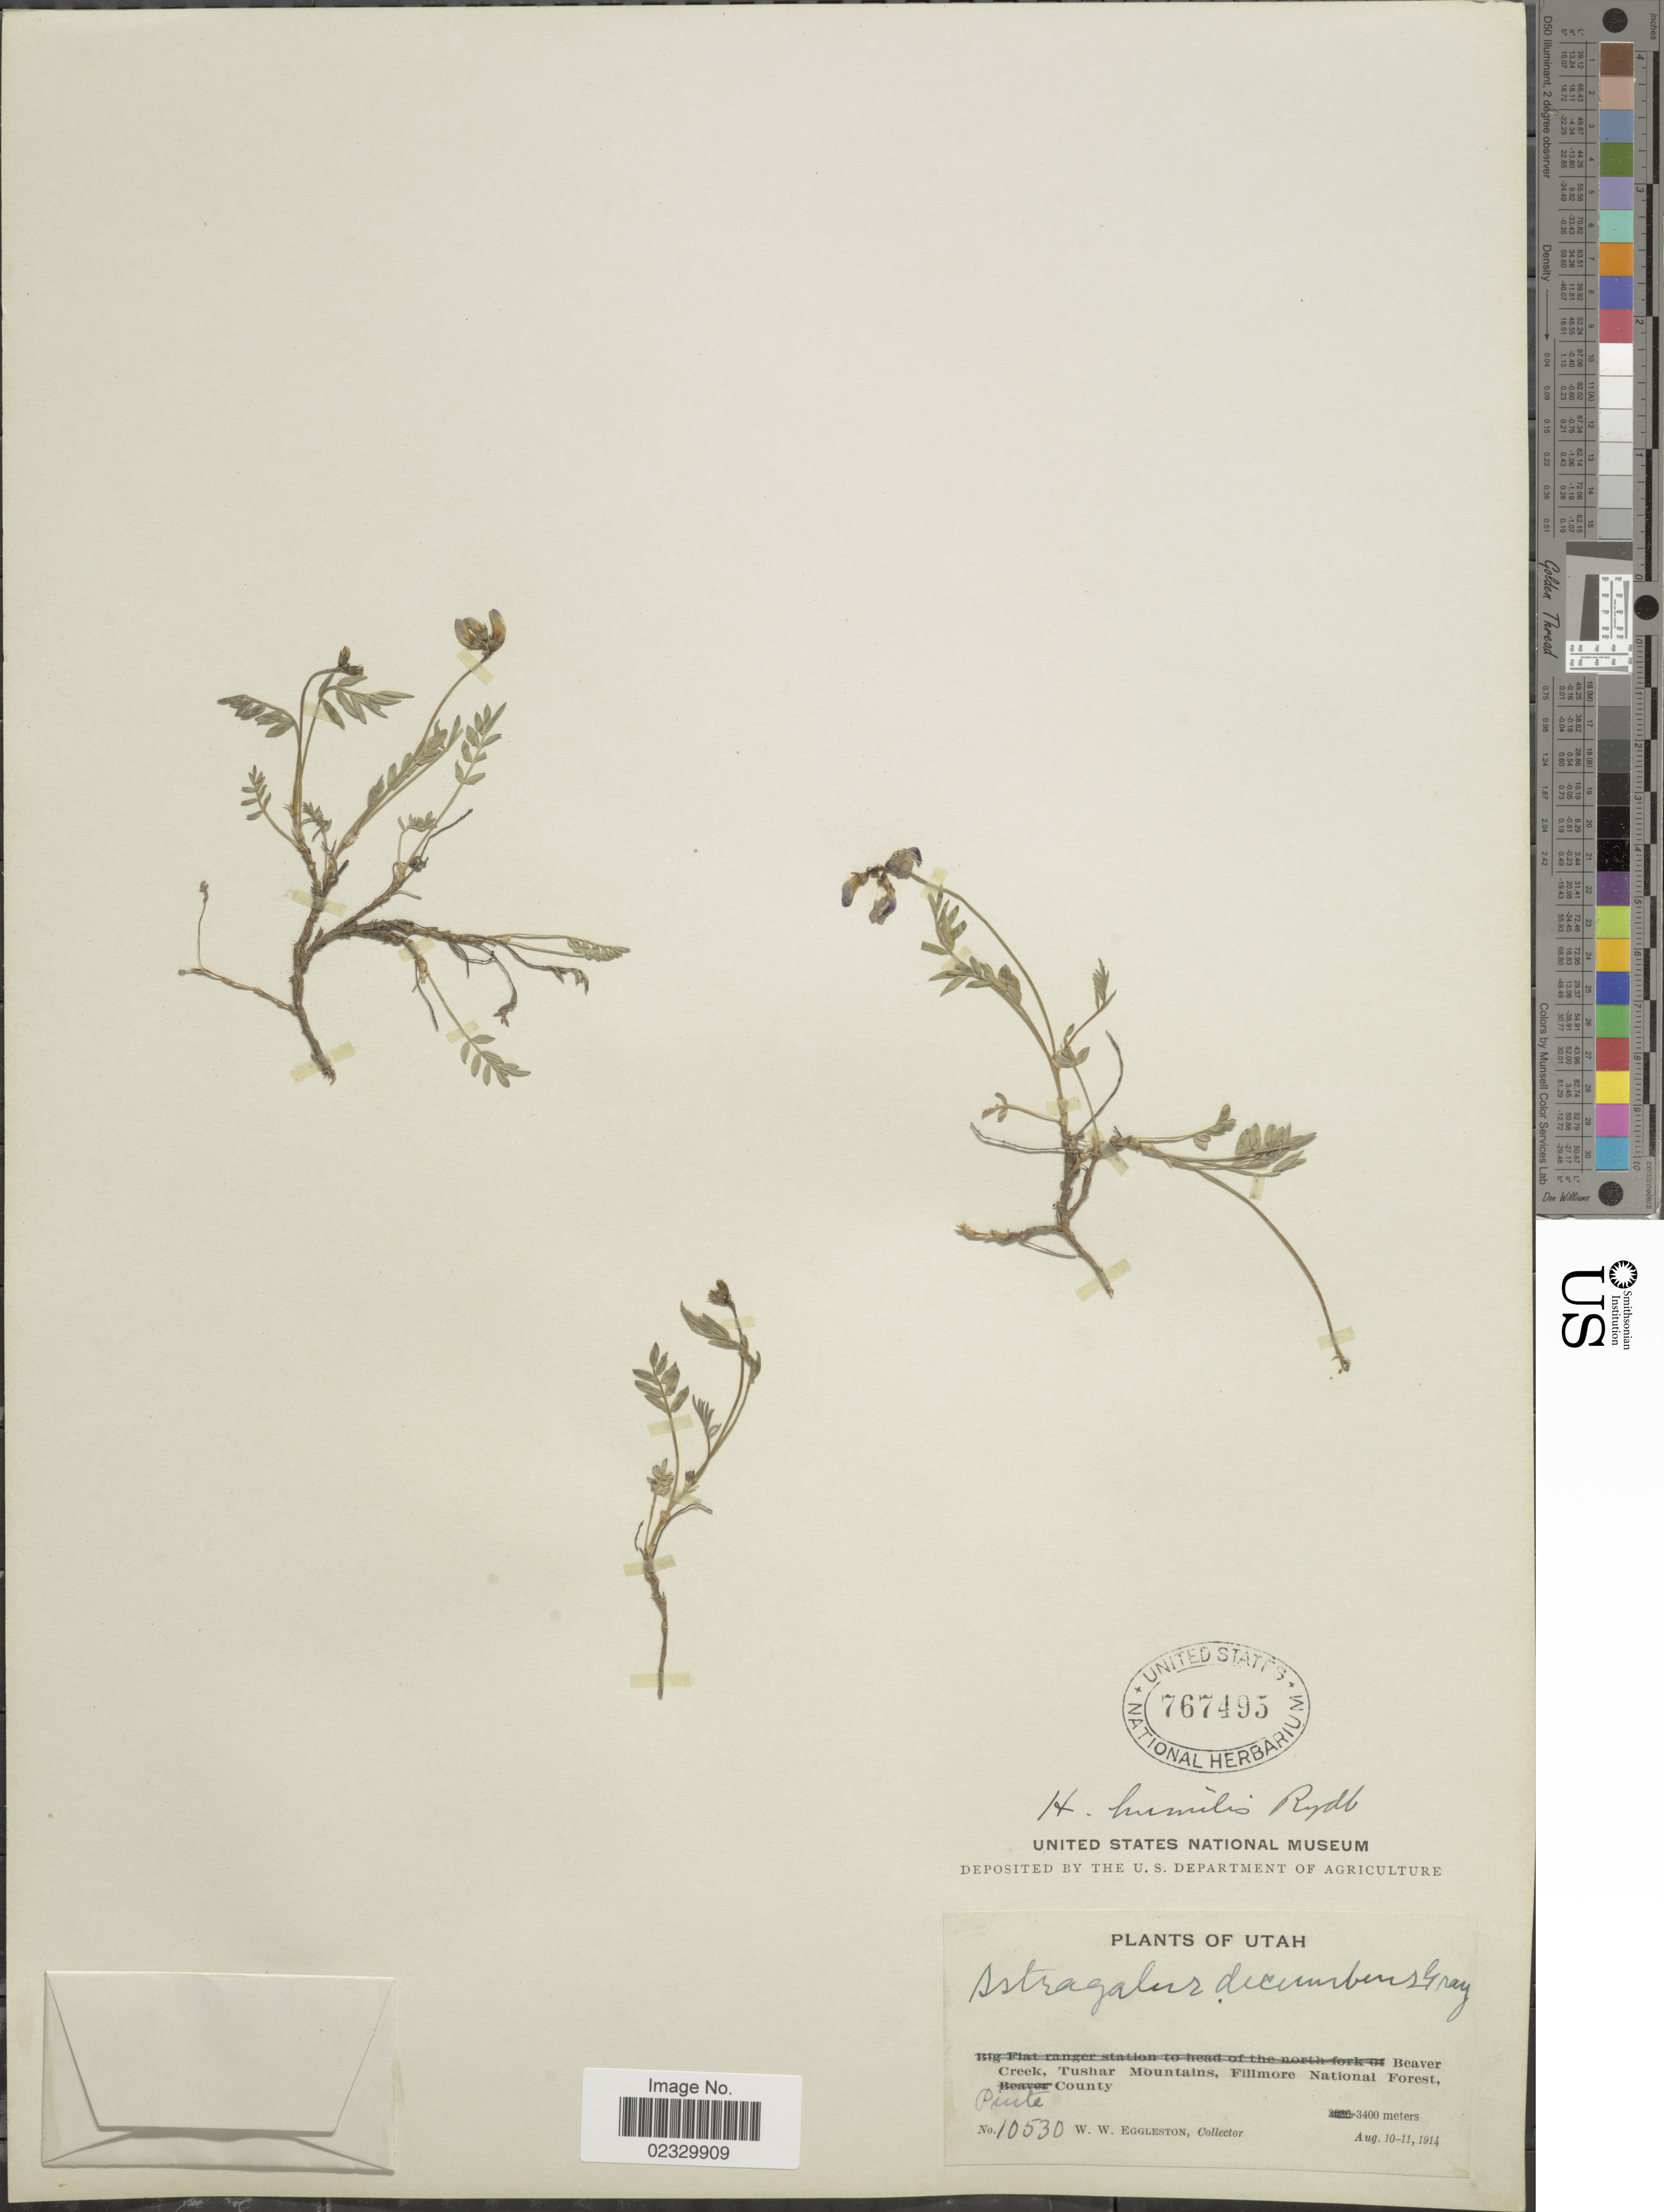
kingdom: Plantae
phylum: Tracheophyta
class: Magnoliopsida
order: Fabales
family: Fabaceae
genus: Astragalus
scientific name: Astragalus carltonii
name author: J.F. Macbr.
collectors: W. W. Eggleston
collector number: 10530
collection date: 1914-08-10/1914-08-11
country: United States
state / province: Utah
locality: Beaver Creek, Tushar Mountains, Fillmore National Forest, Pinte County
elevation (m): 3400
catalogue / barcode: US 767495